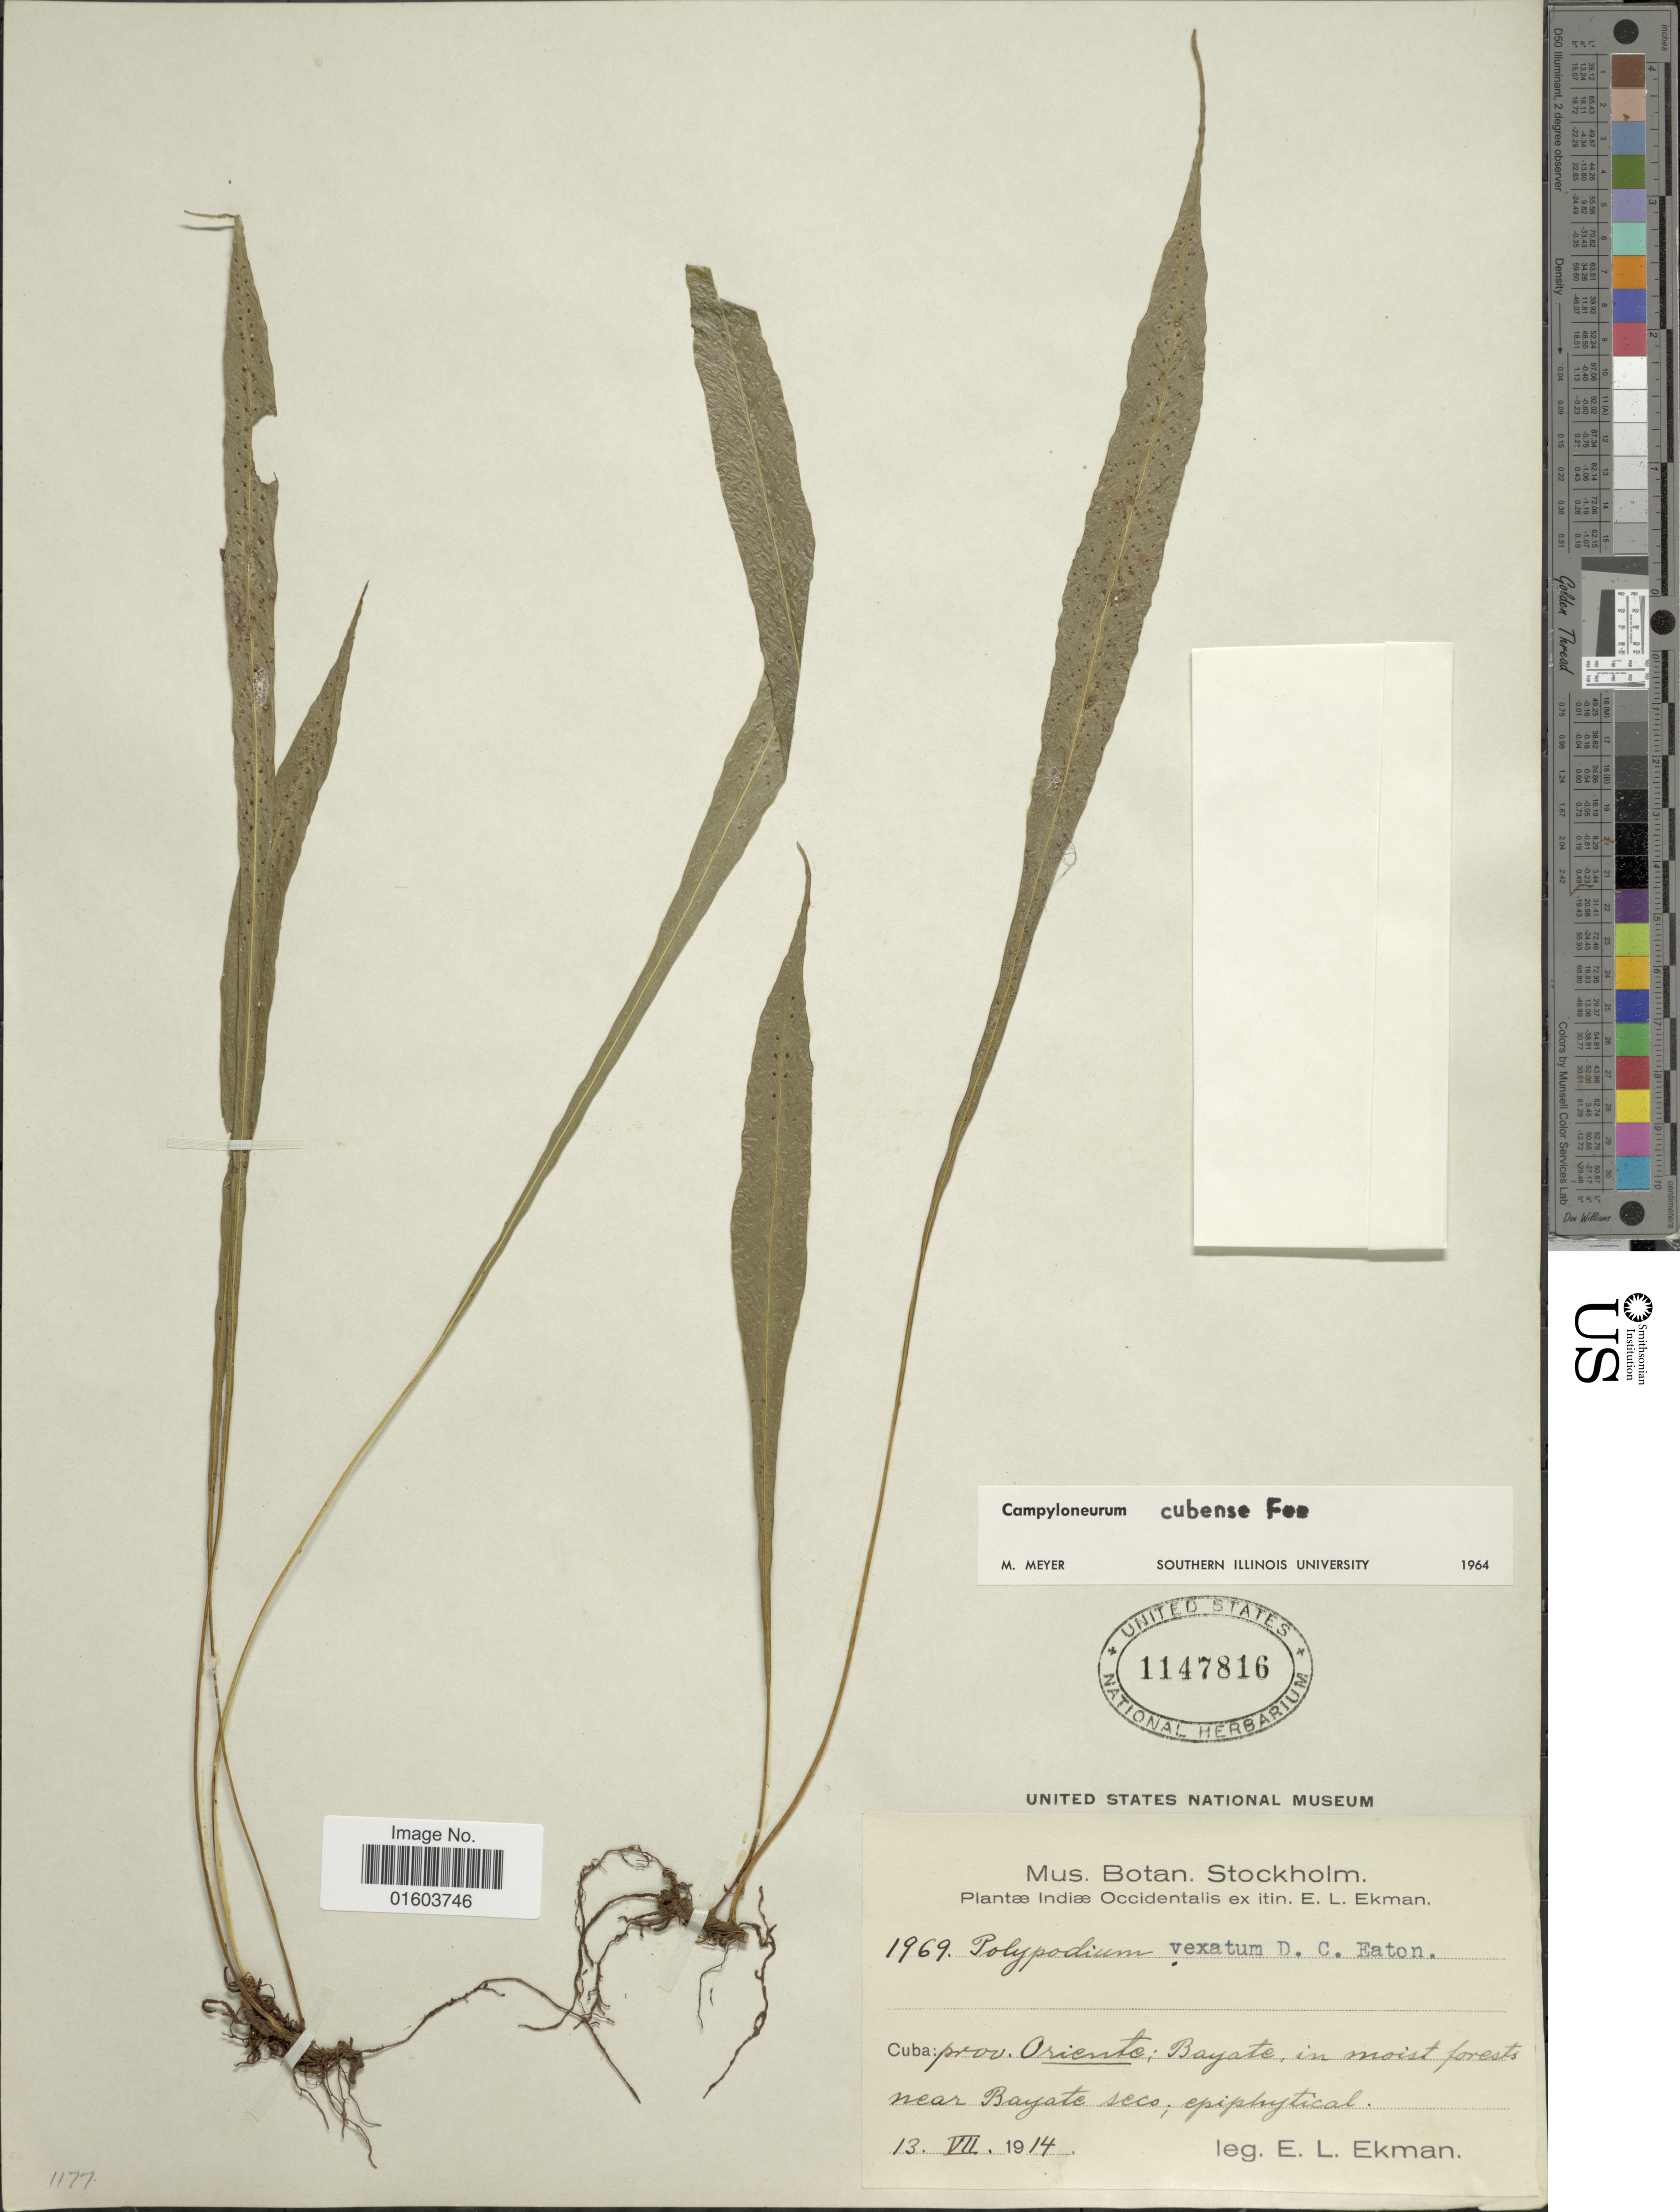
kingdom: Plantae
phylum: Tracheophyta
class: Polypodiopsida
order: Polypodiales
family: Polypodiaceae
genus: Campyloneurum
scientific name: Campyloneurum vexatum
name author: Ching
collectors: E. L. Ekman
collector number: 1969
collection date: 1914-07-13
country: Cuba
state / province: Oriente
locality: Cuba: prov. Oriente; Bayat, in moist forets near Bayate seco.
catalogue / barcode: US 1147816